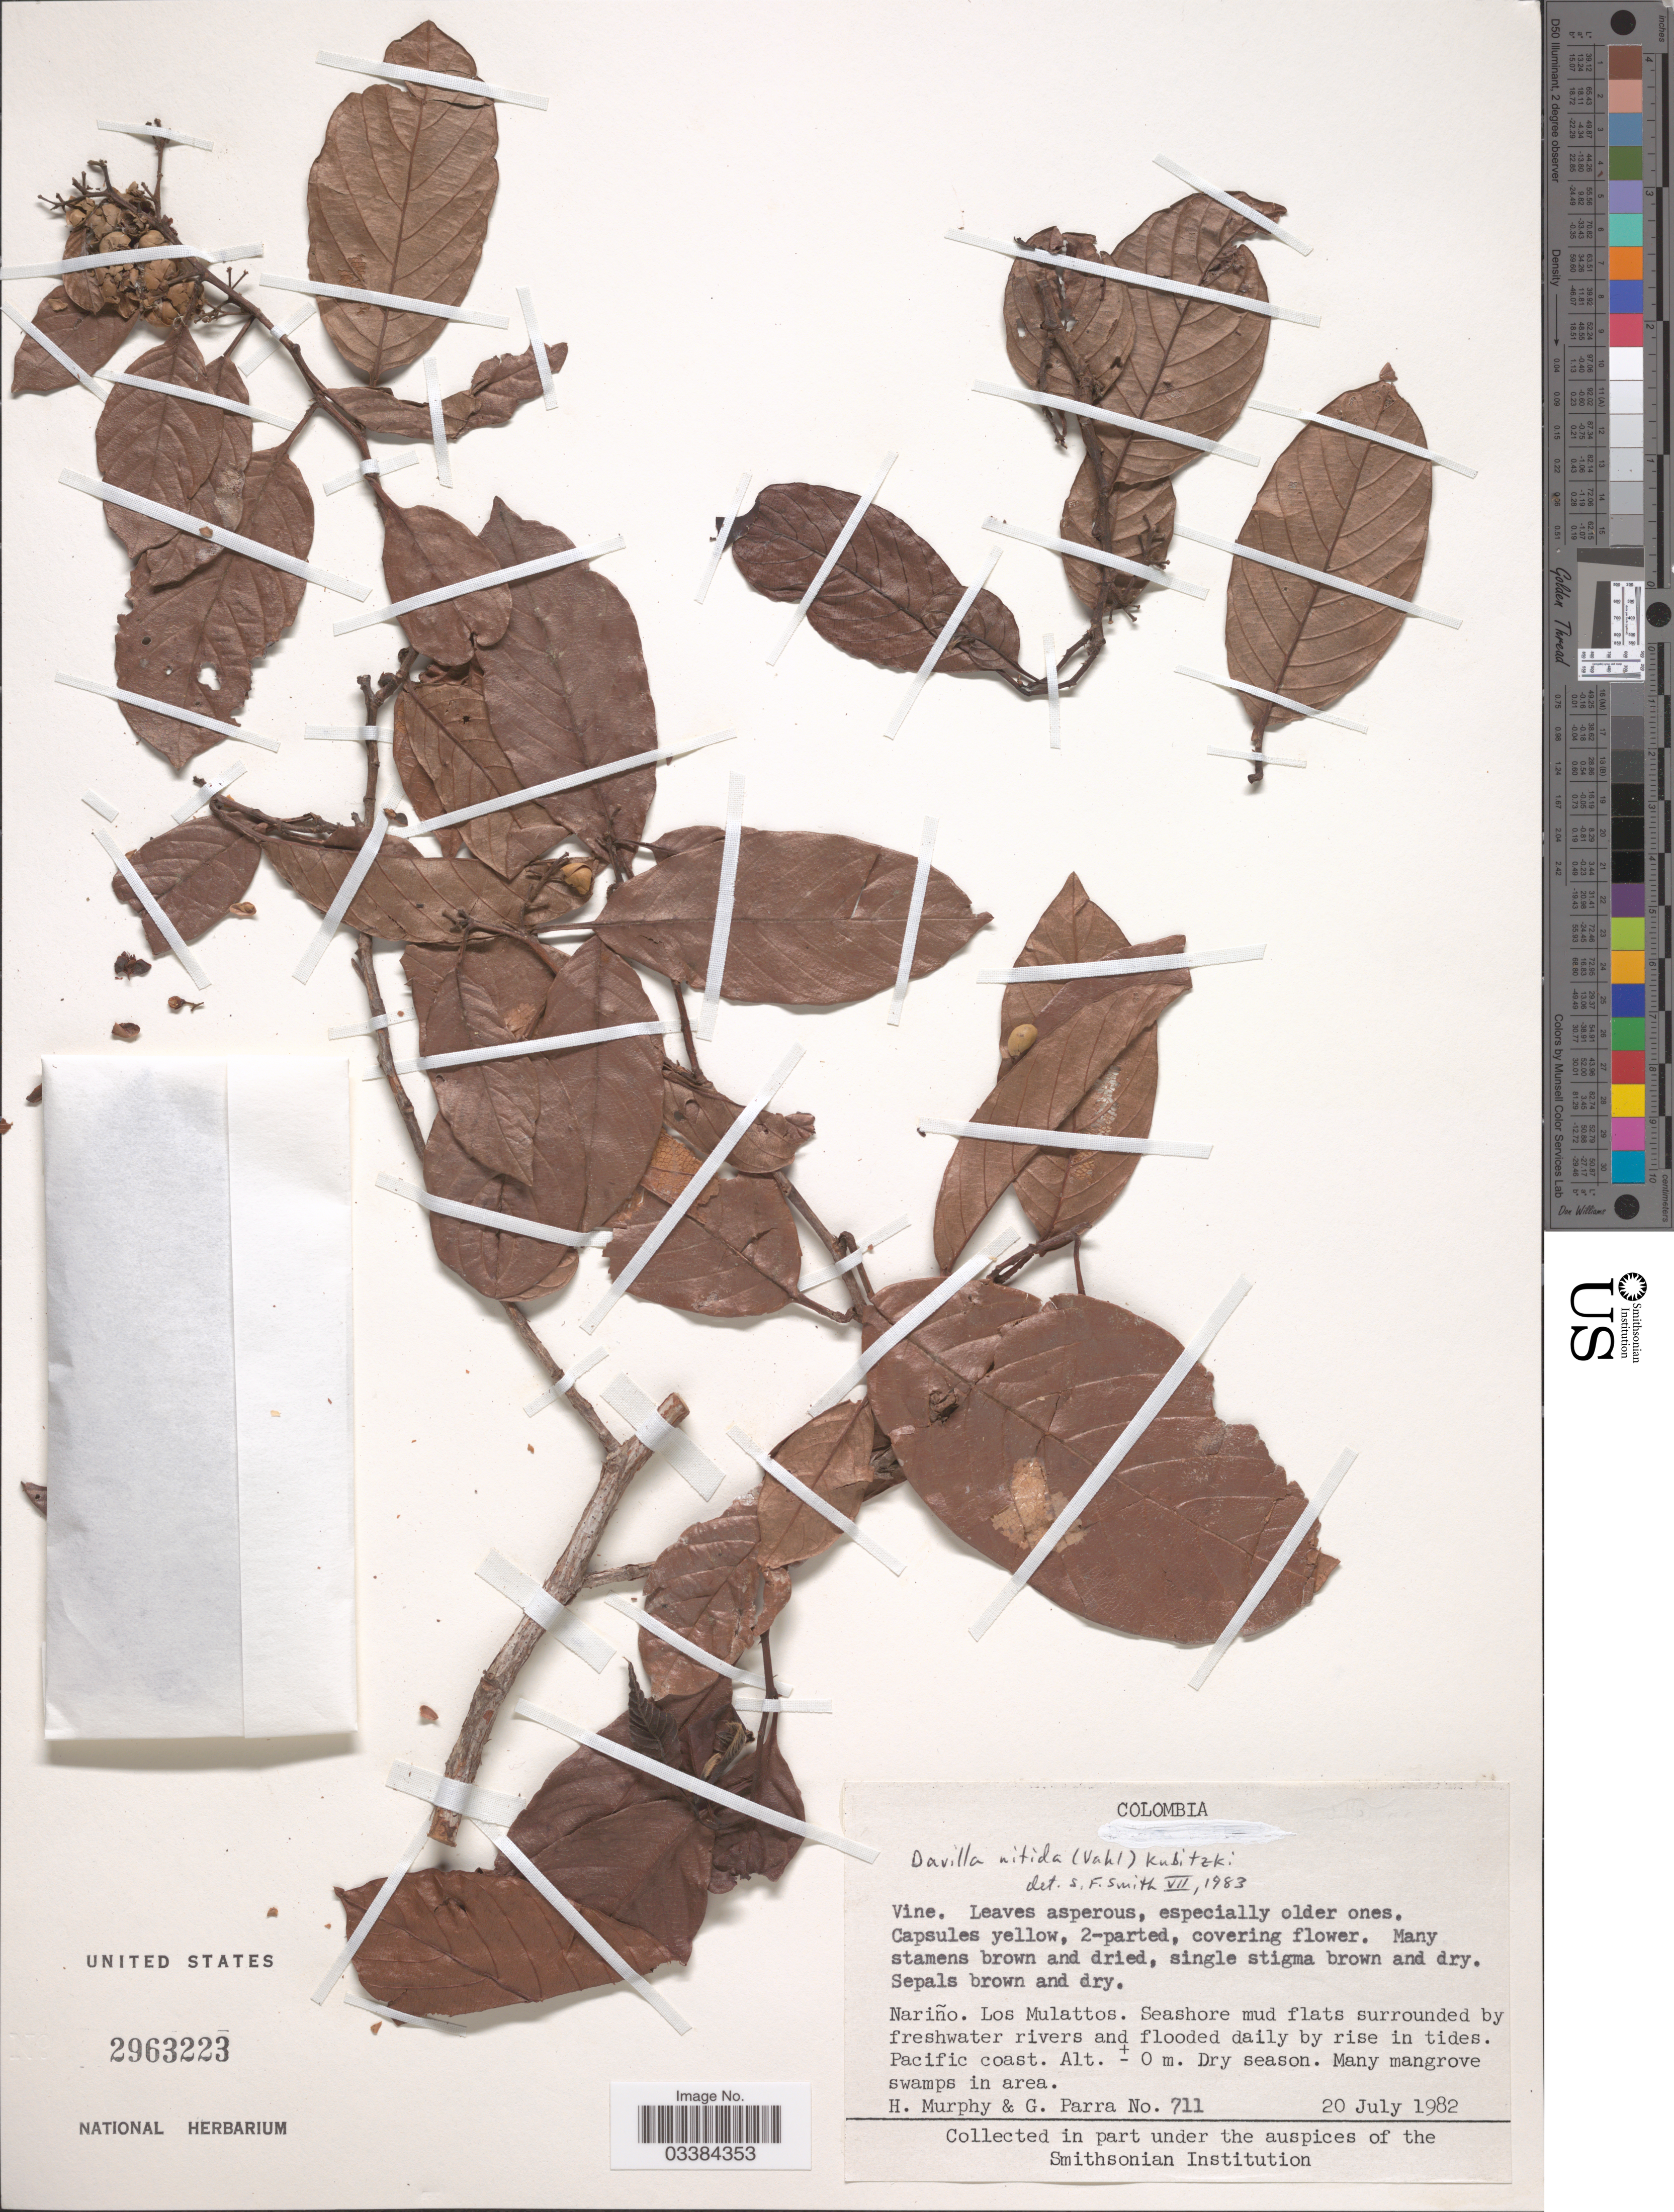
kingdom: Plantae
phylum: Tracheophyta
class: Magnoliopsida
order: Dilleniales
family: Dilleniaceae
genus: Davilla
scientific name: Davilla nitida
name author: (Vahl) Kubitzki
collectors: H. Murphy & G. Parra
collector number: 711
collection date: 1982-07-20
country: Colombia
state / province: Nariño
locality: Los Mulattos. Pacific coast.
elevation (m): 0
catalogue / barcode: US 2963223